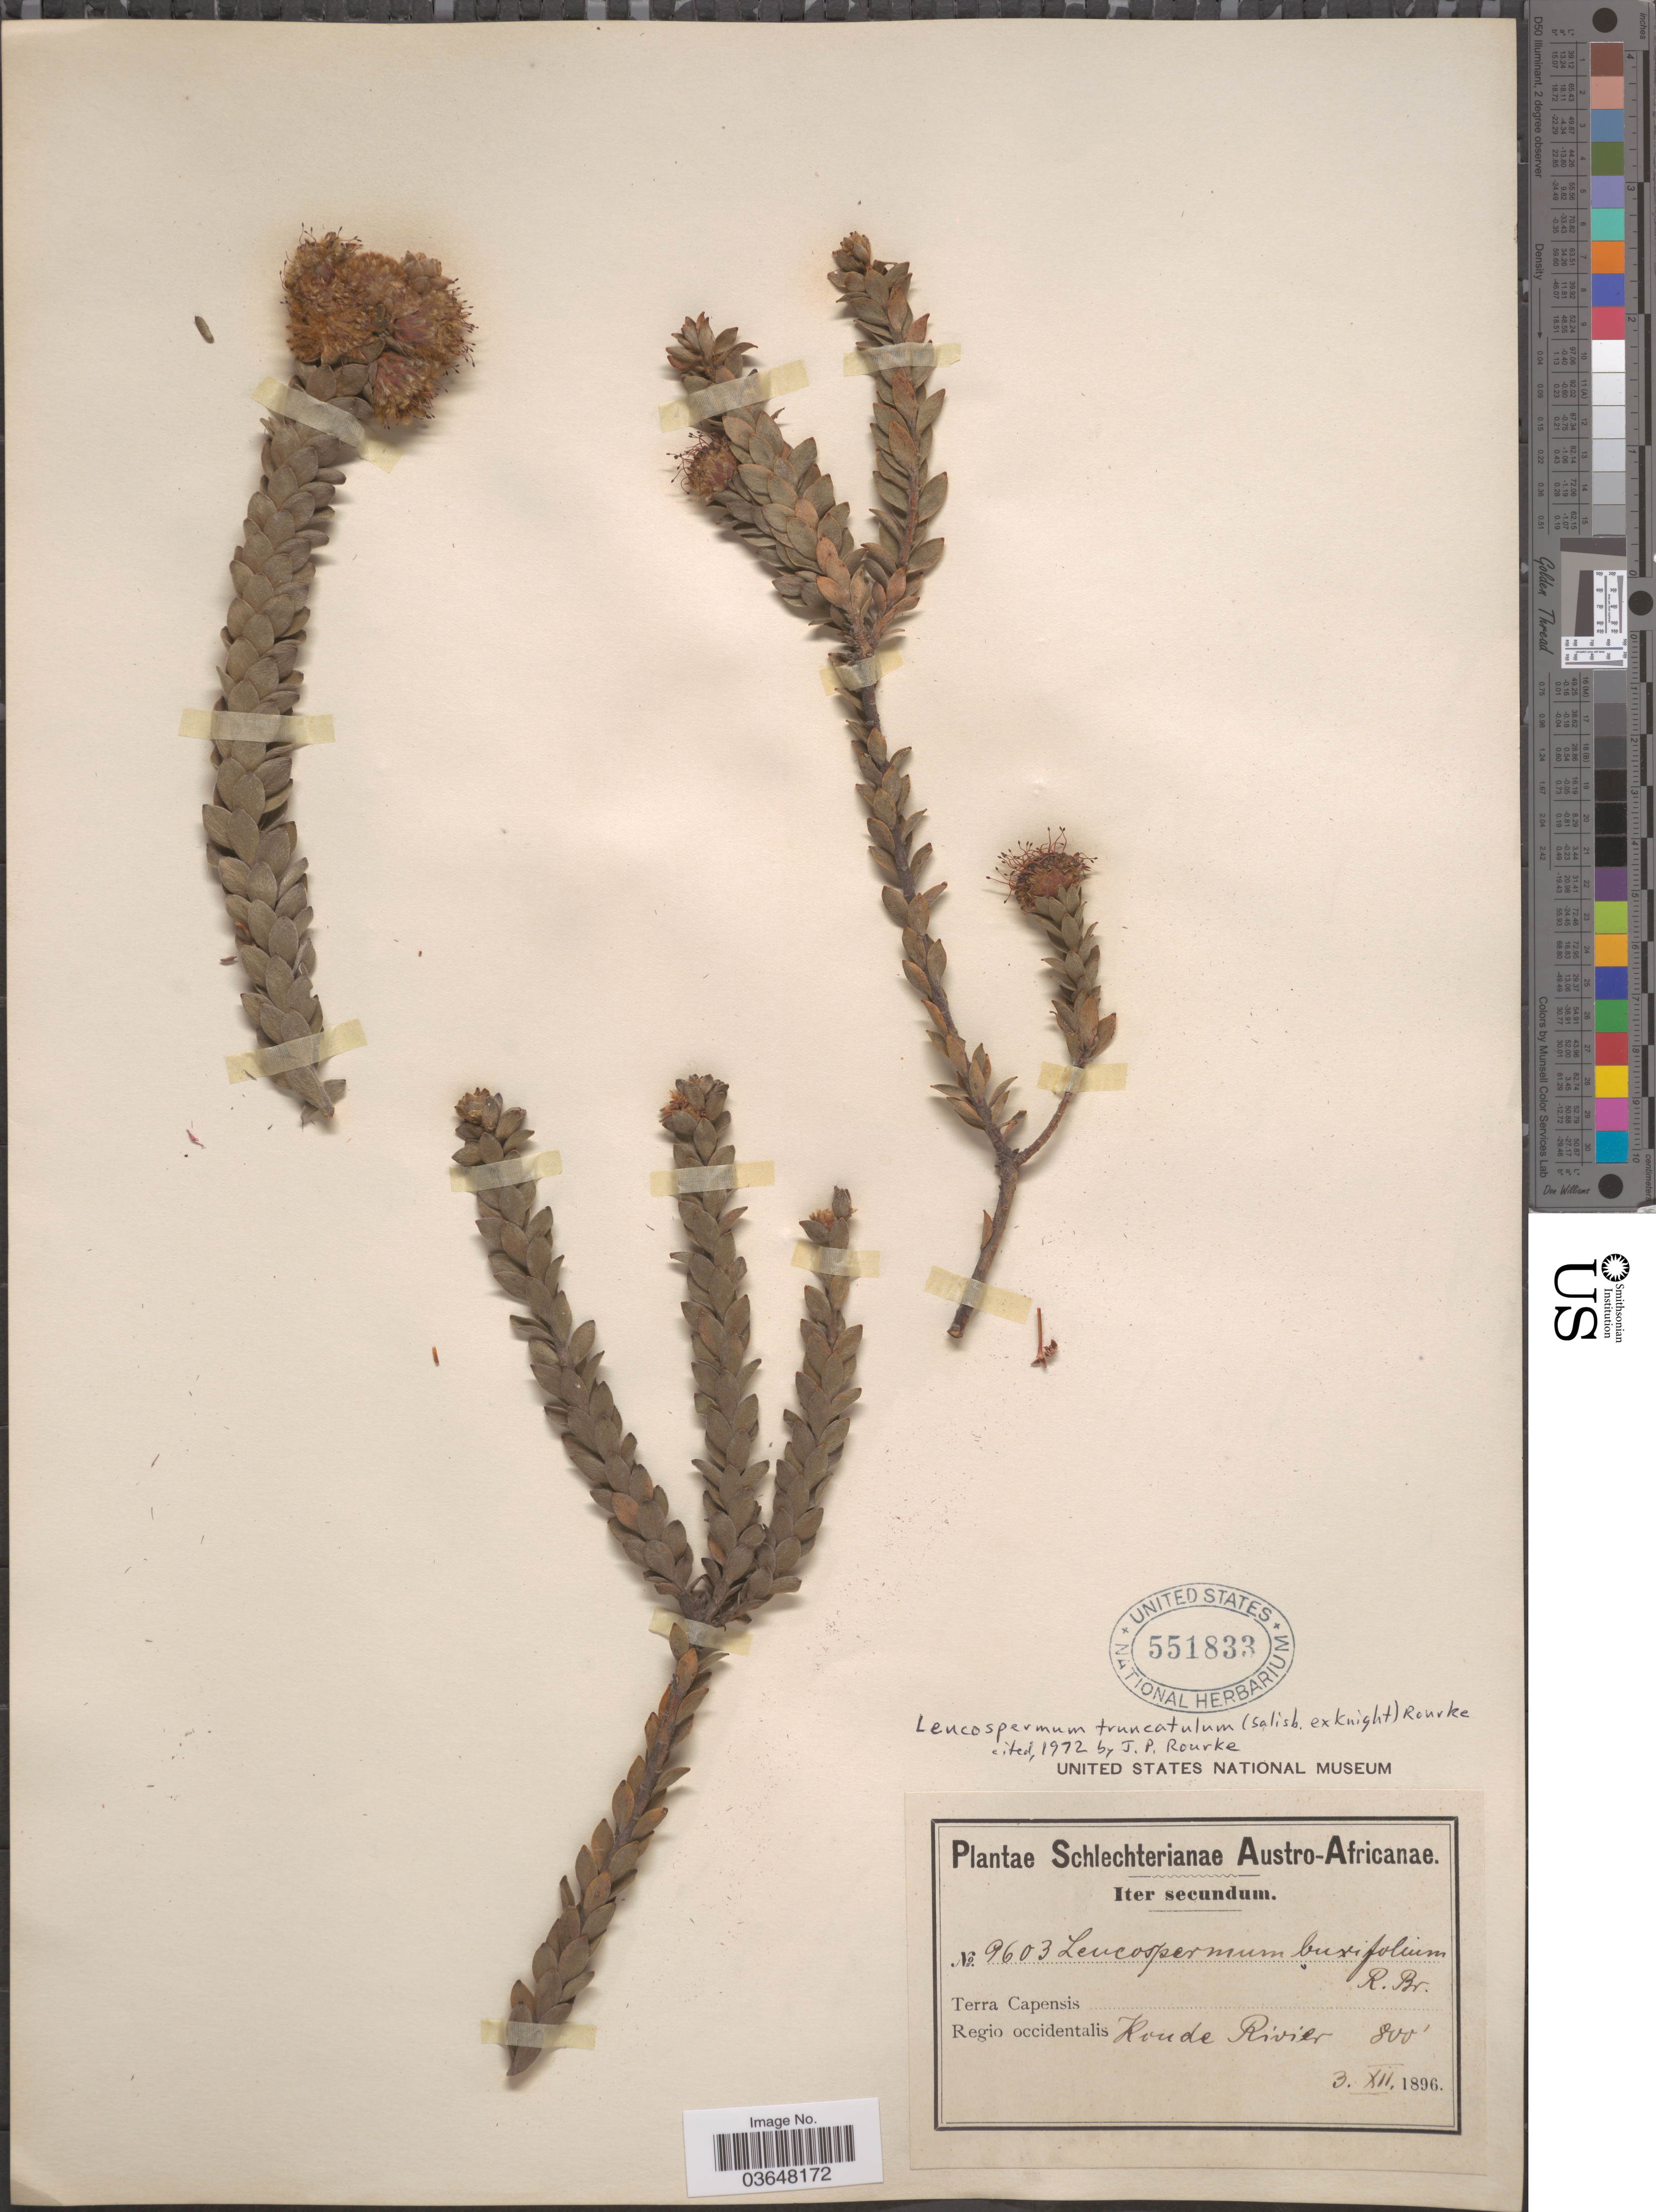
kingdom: Plantae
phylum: Tracheophyta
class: Magnoliopsida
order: Proteales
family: Proteaceae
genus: Leucospermum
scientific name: Leucospermum truncatulum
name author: Rourke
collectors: Schlechter, --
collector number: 9603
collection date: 1896-12-03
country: South Africa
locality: Austro-Africanae. Terra Capensis. Regio occidentalis Koude River.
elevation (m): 244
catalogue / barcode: US 551833